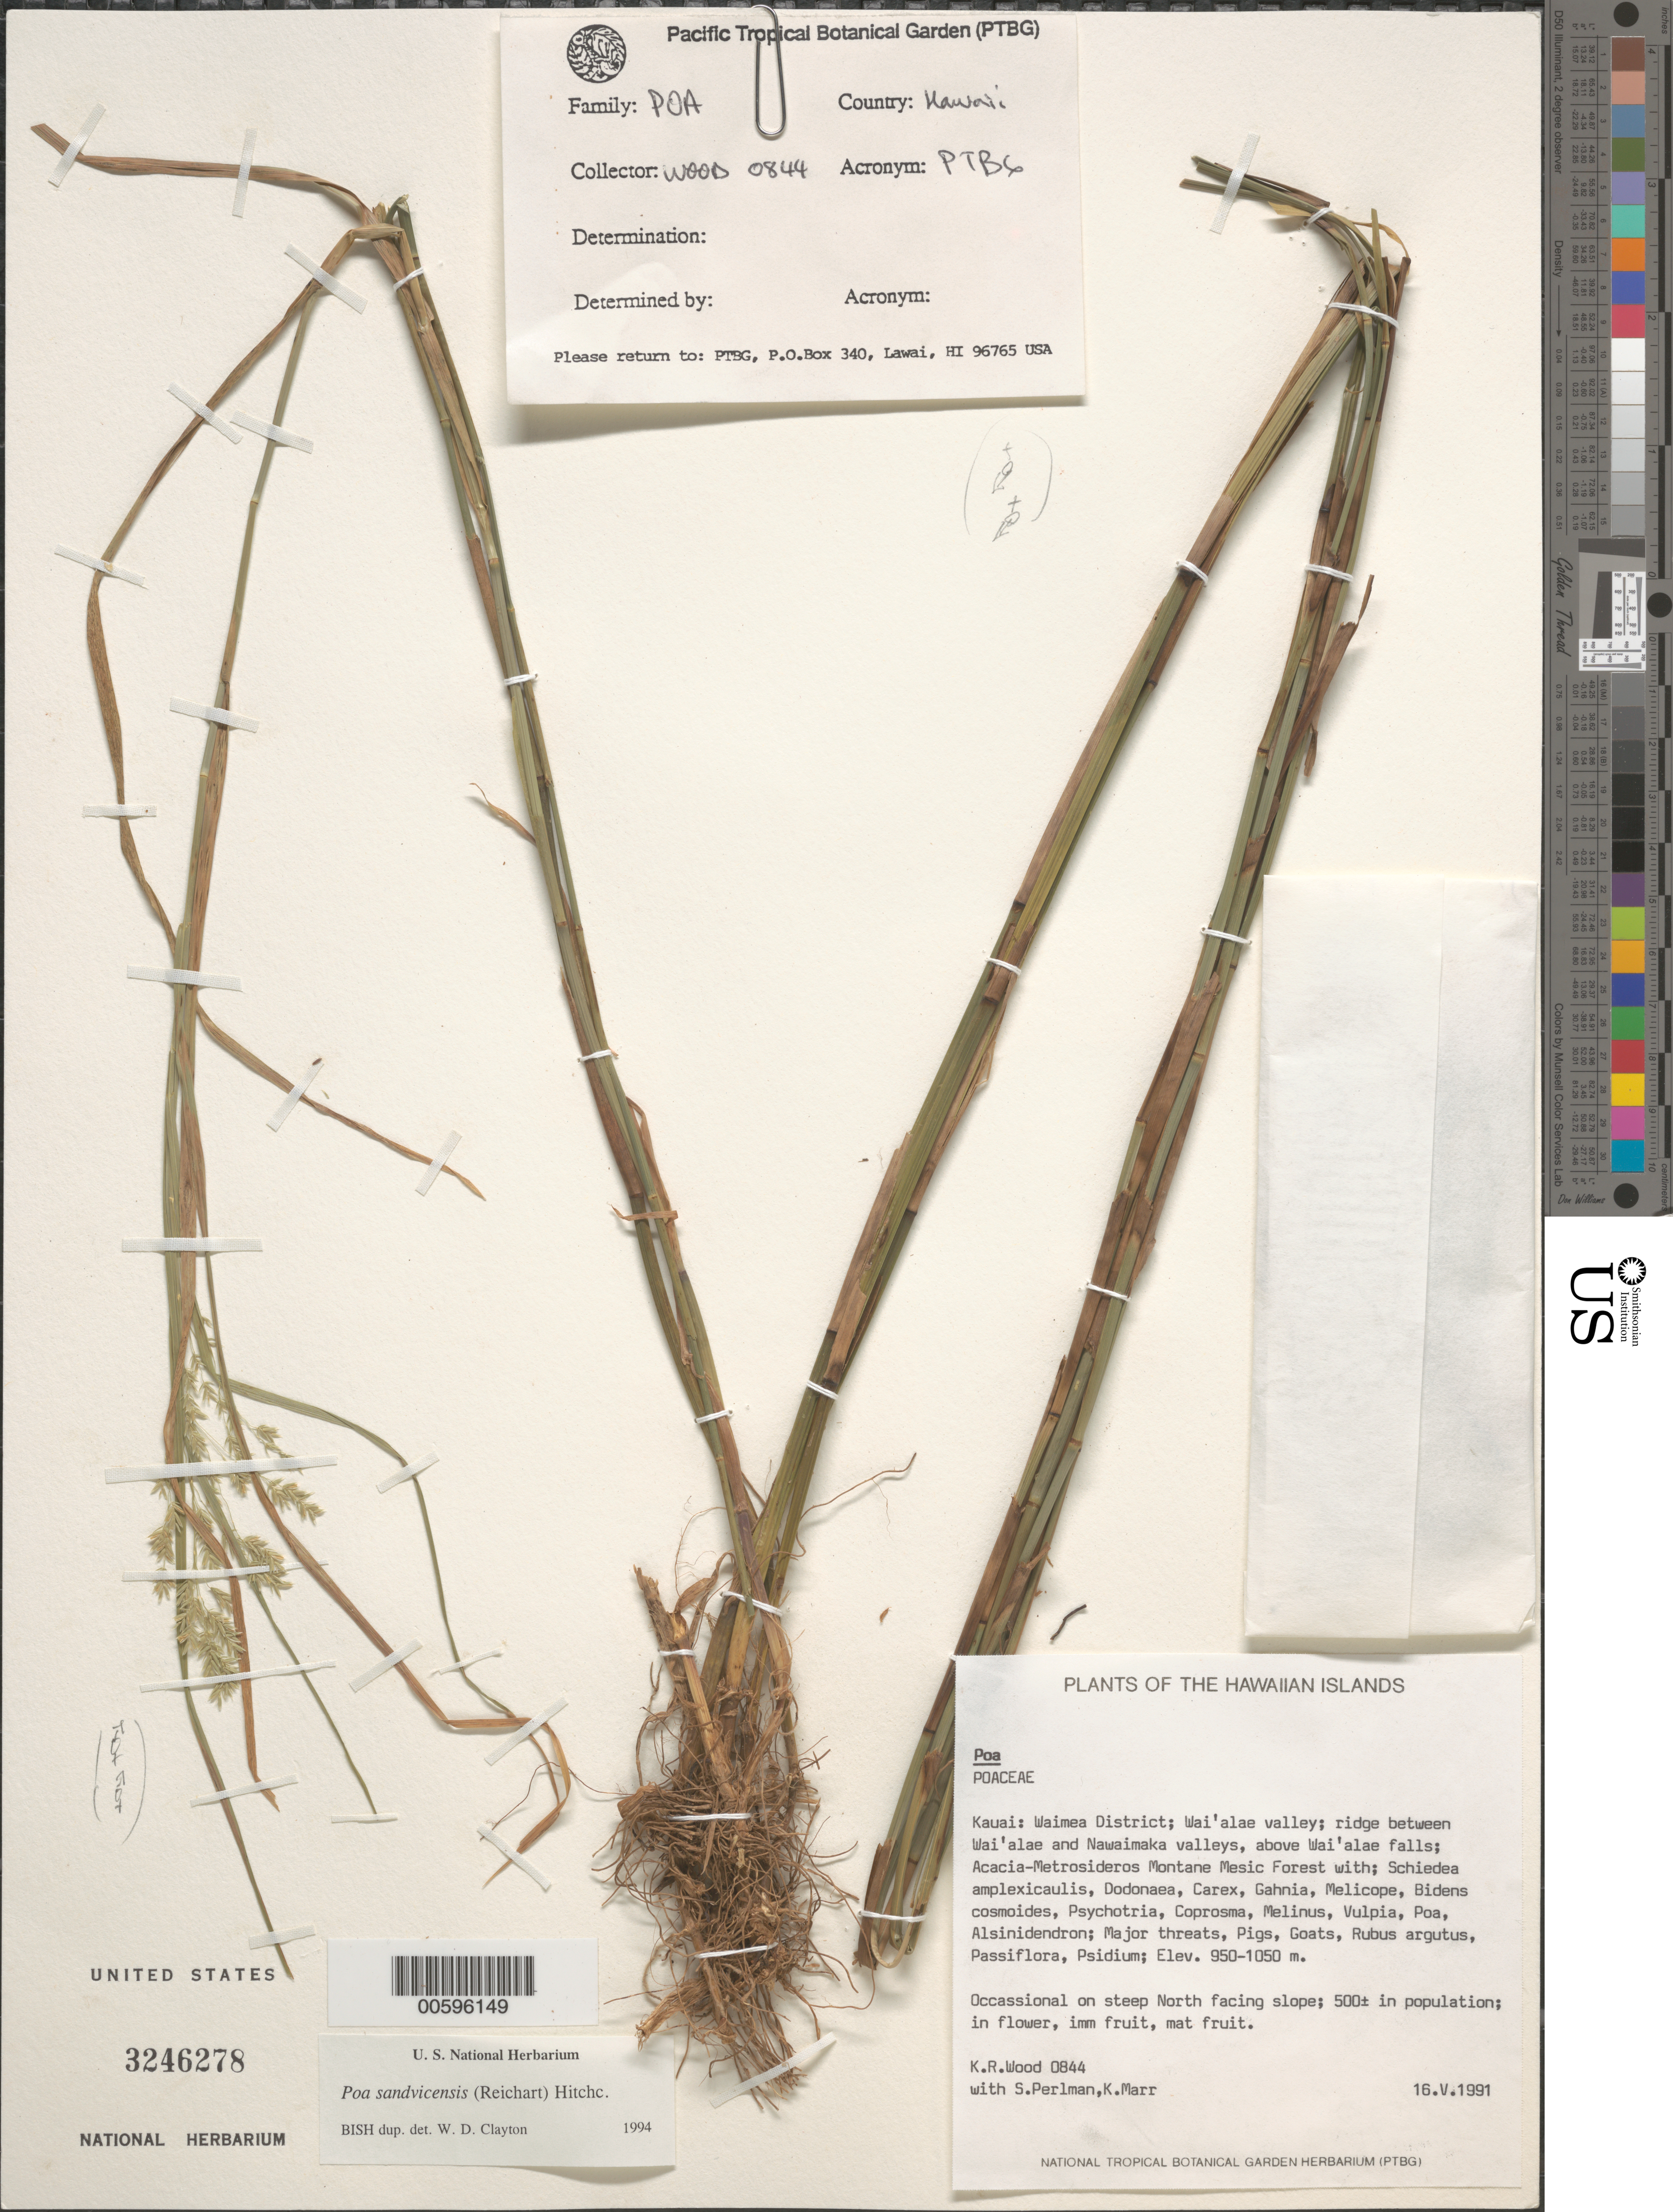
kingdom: Plantae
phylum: Tracheophyta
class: Liliopsida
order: Poales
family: Poaceae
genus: Poa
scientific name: Poa sandvicensis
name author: (Reich) Hitchc.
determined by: Clayton, W. D.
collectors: K. R. Wood, S. P. Perlman & K. Marr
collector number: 0844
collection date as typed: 16 May 1991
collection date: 1991-05-16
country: United States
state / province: Hawaii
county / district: Kauai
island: Kaua'i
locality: Waimea Dist; Wai'alae valley; ridge between Wai'alae and Nawaimaka valleys, above Wai'alae falls.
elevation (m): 950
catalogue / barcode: US 3246278